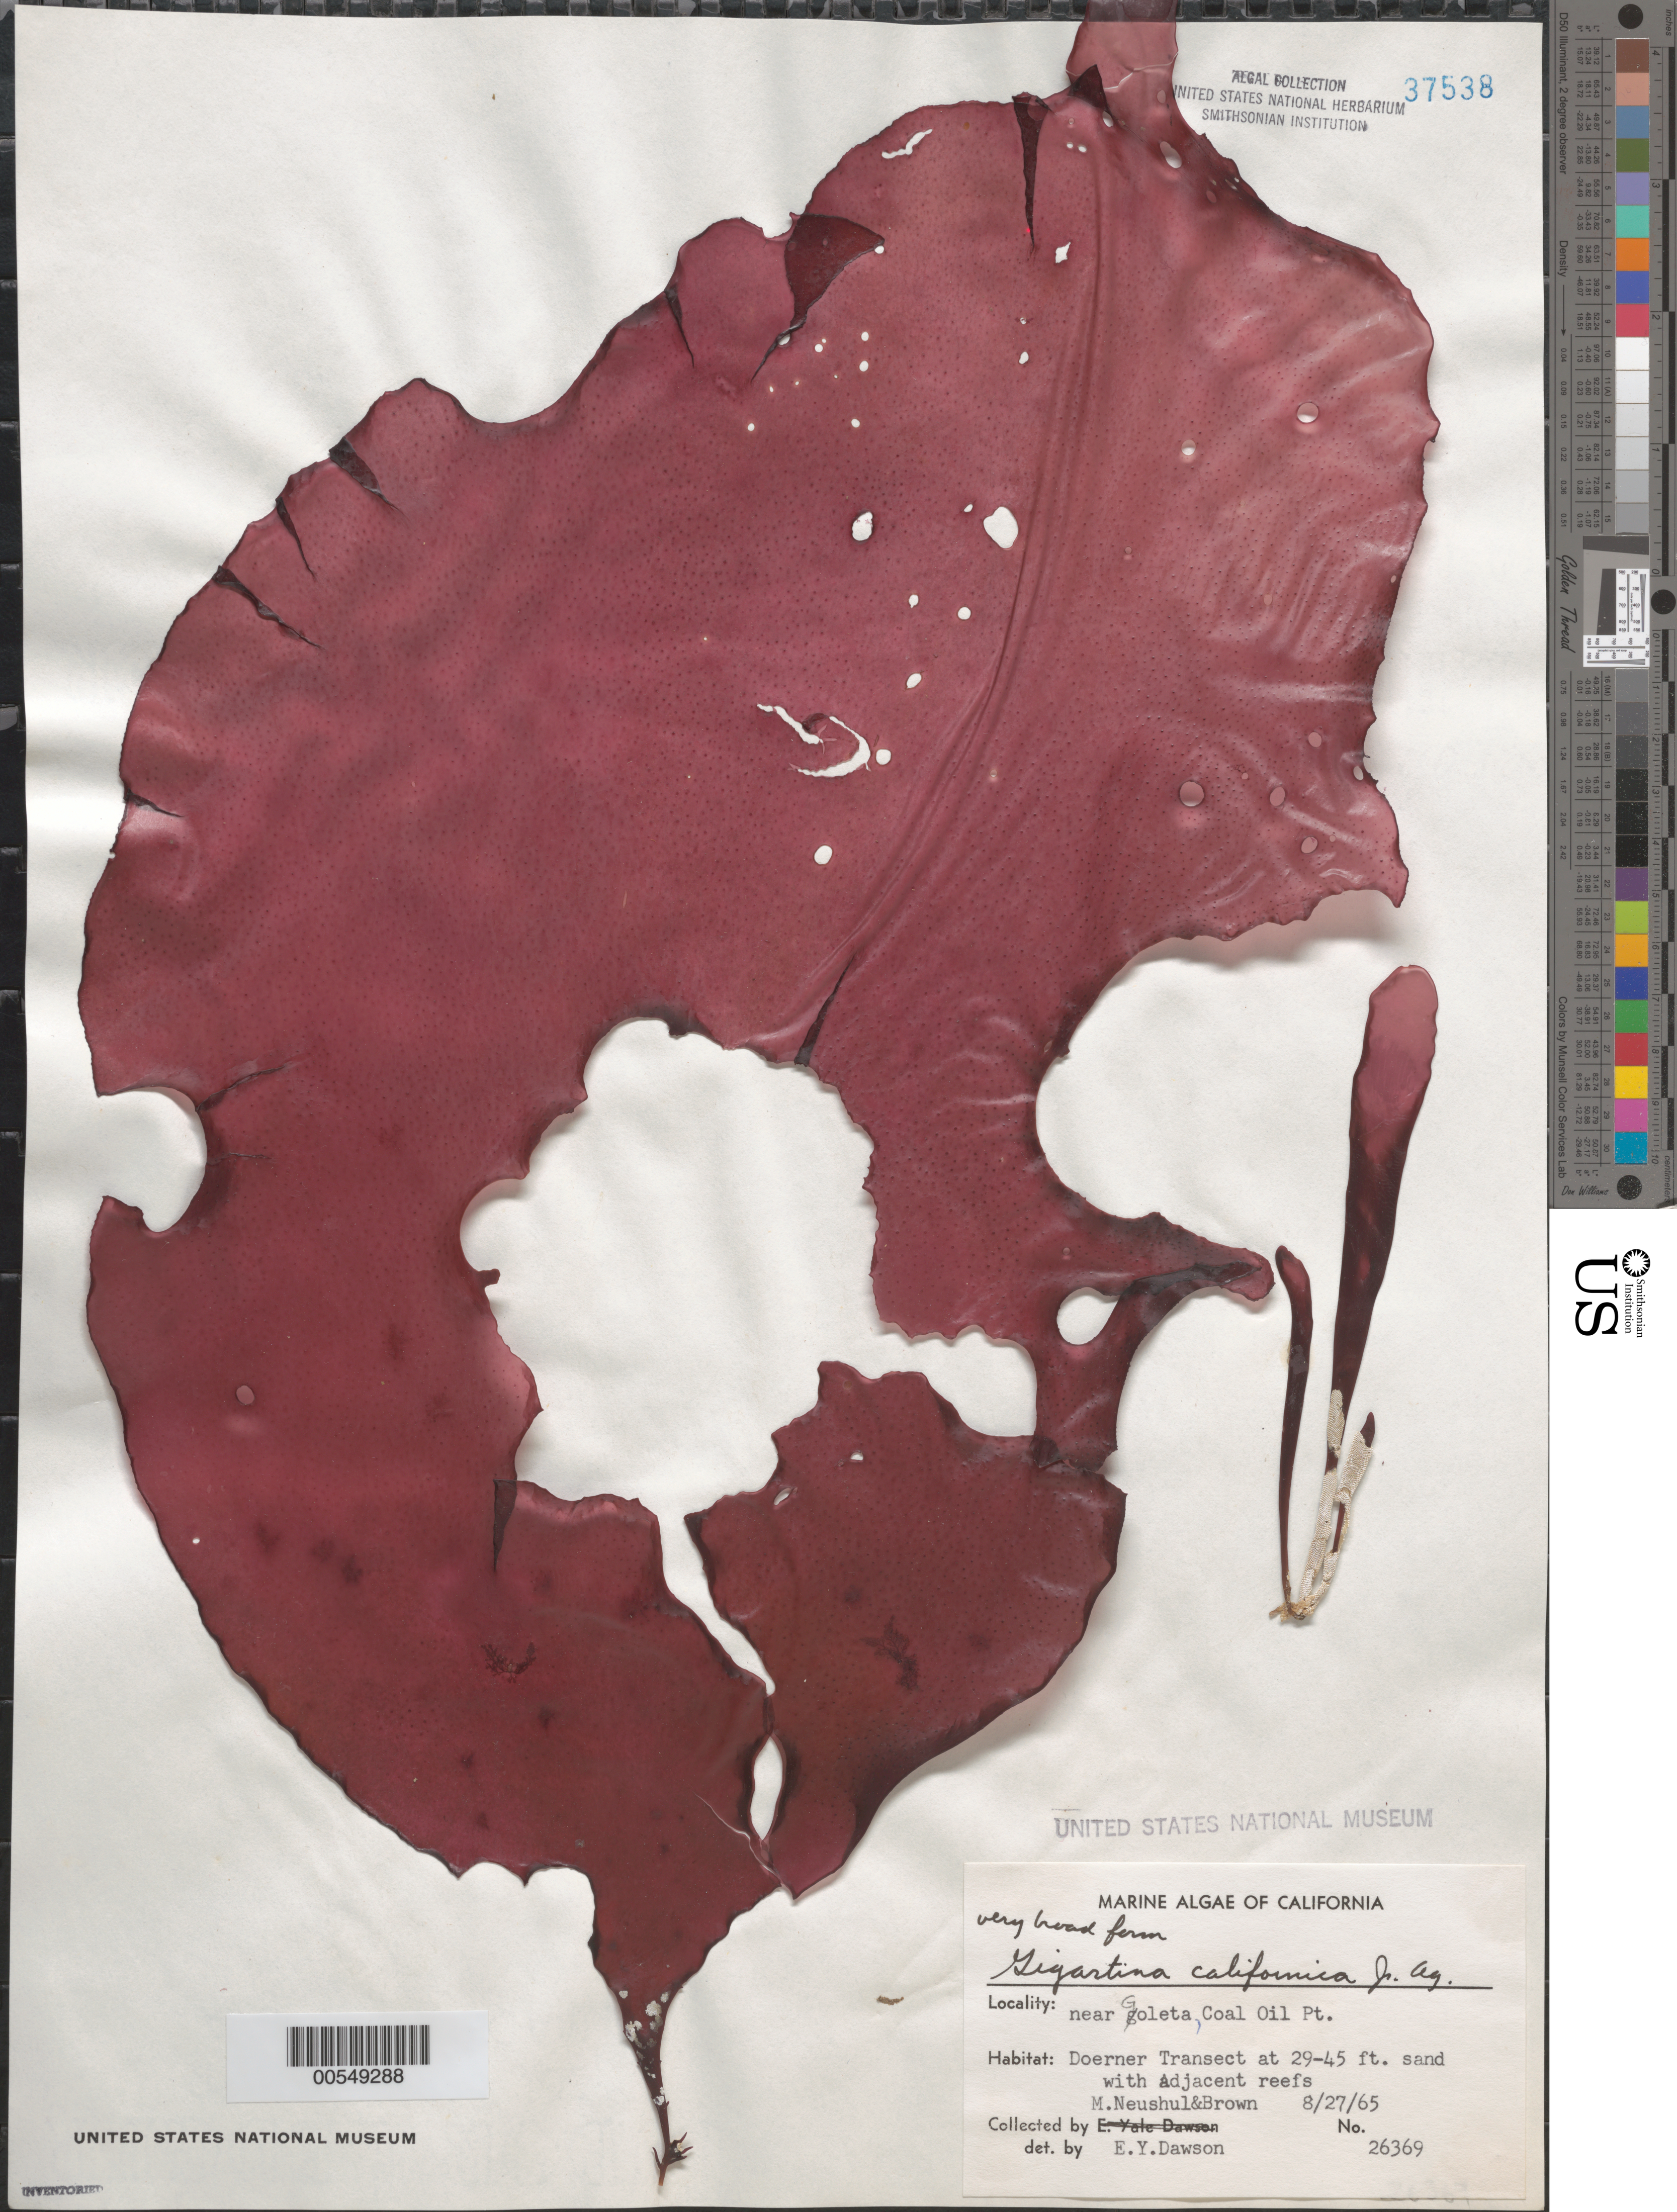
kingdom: Plantae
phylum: Rhodophyta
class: Florideophyceae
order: Gigartinales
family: Gigartinaceae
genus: Chondracanthus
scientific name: Chondracanthus corymbiferus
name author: (Kütz.) Guiry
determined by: Algae name updating Project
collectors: M. Neushul & D. Brown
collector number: EYD 26359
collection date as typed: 27 Aug 1965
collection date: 1965-08-27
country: United States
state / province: California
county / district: Santa Barbara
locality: Coal Oil Point, near Goleta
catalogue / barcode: US 37538